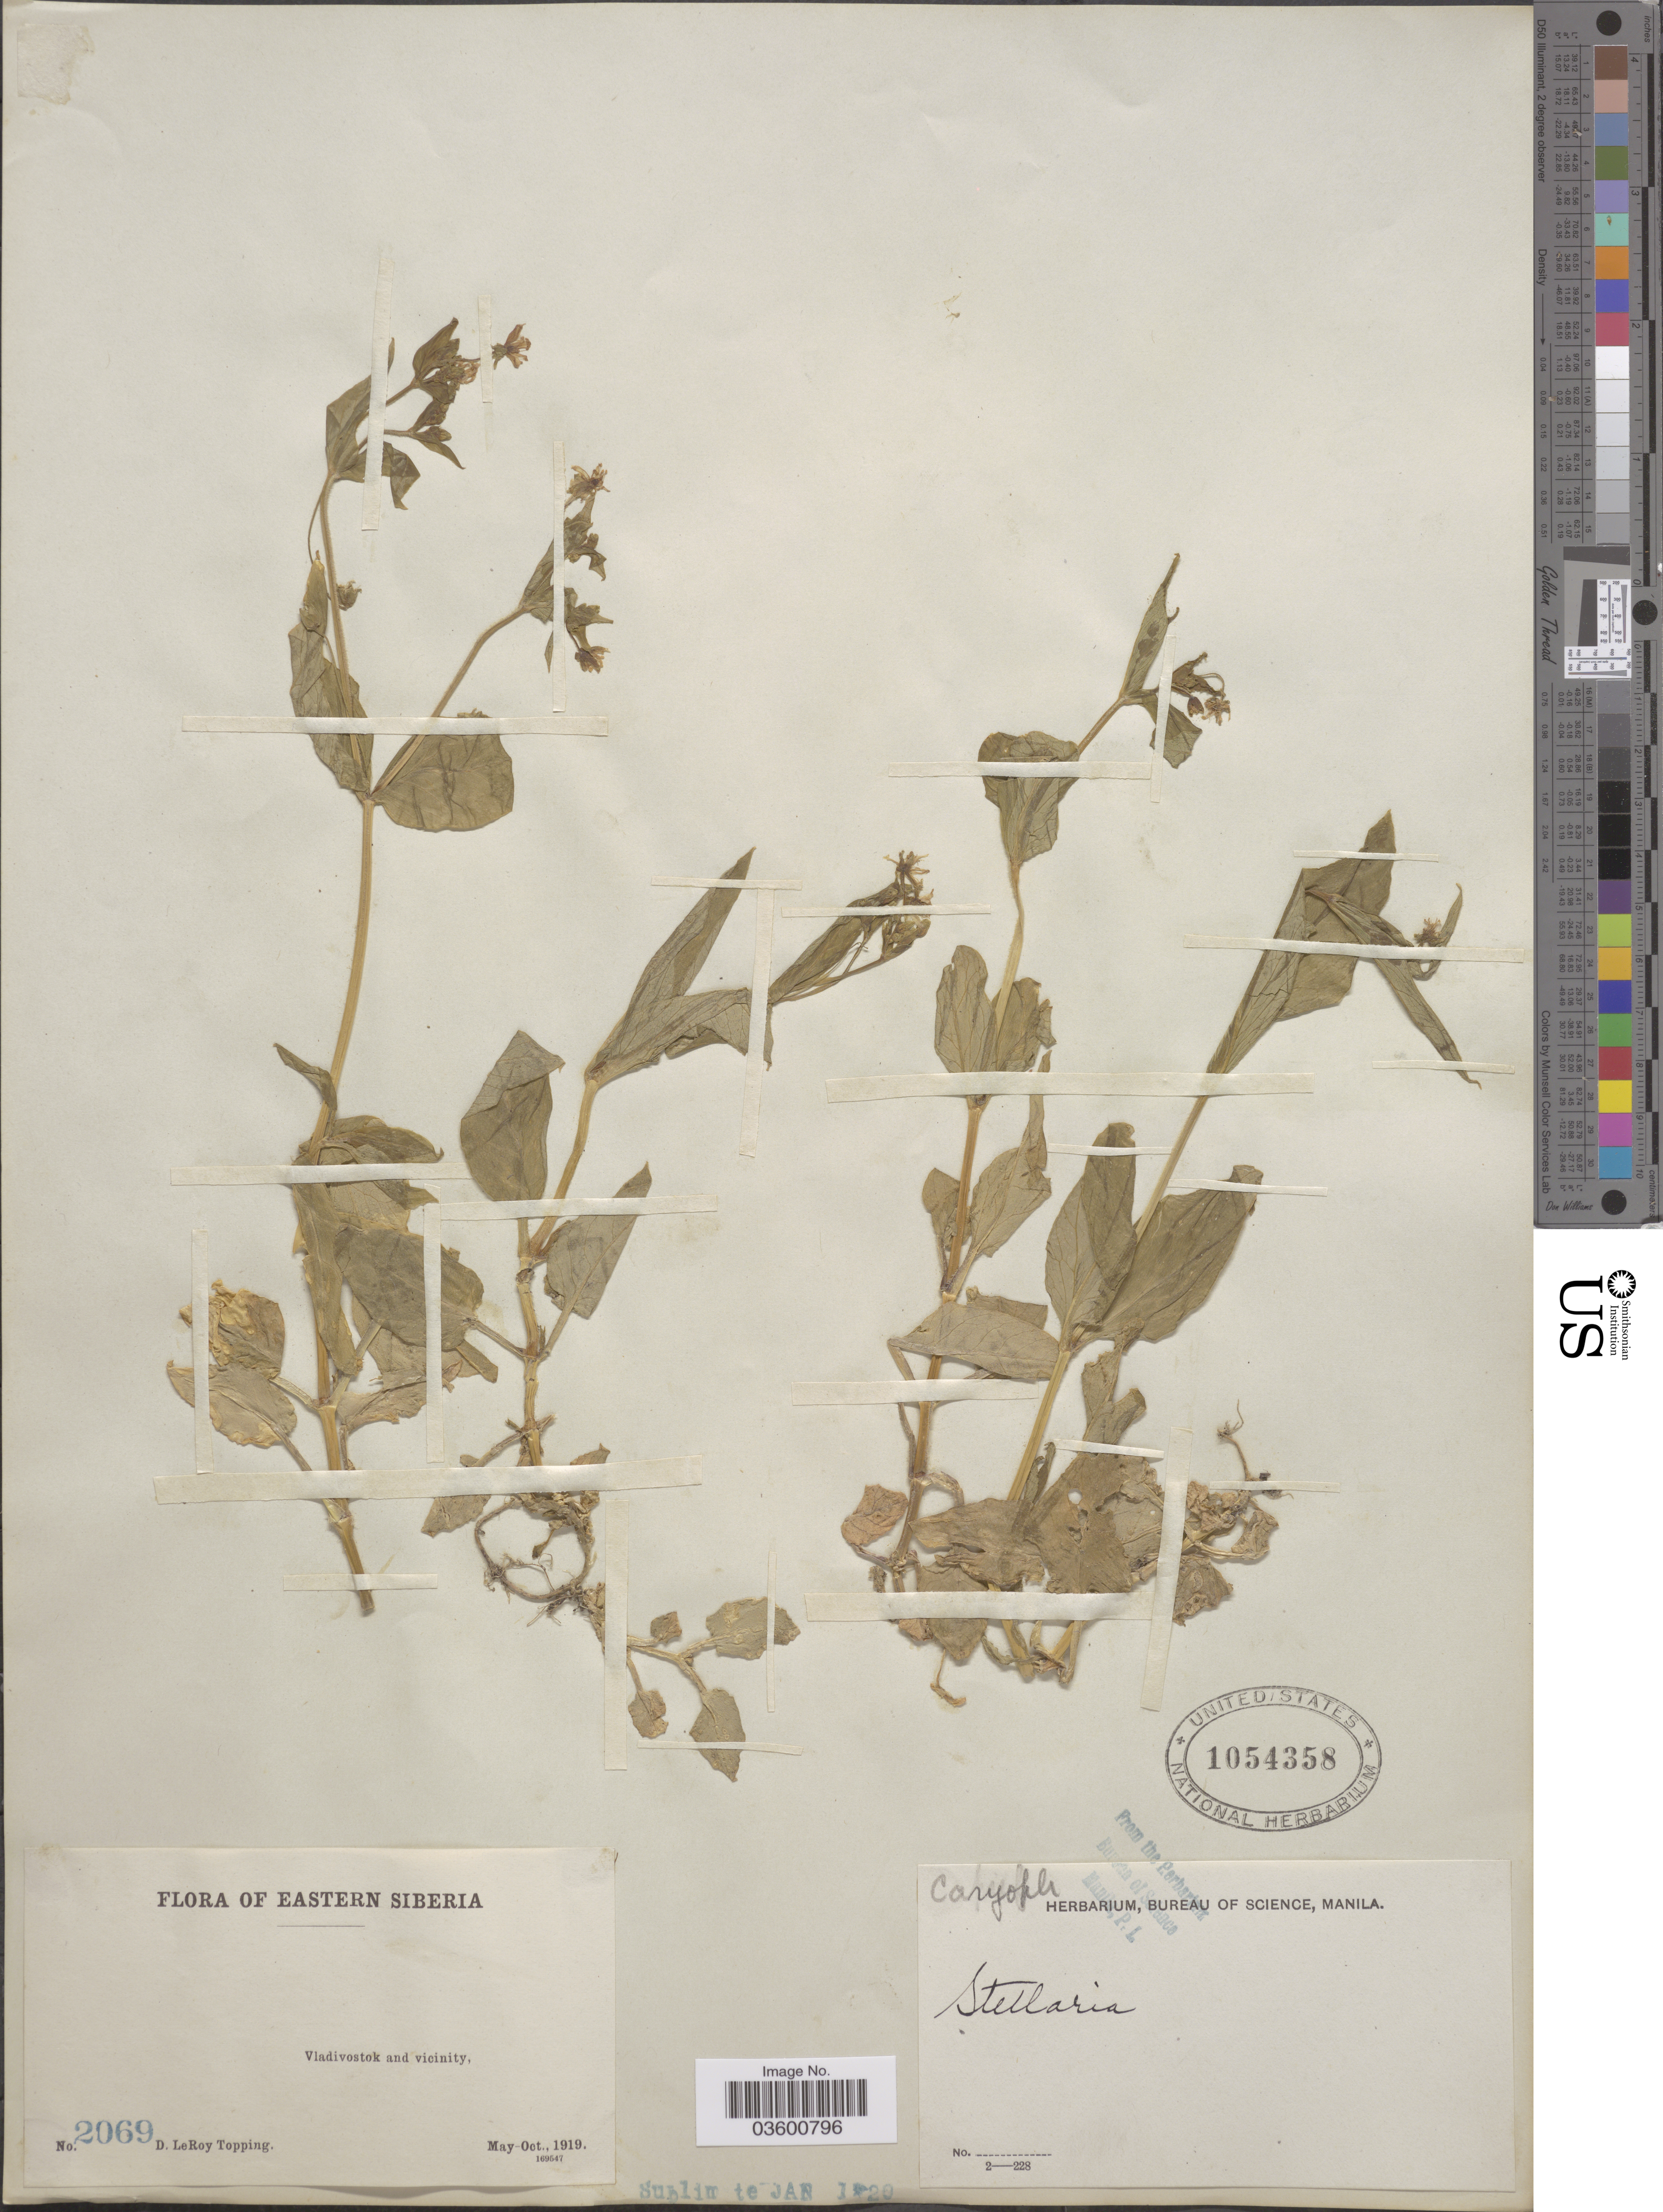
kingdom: Plantae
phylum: Tracheophyta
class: Magnoliopsida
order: Caryophyllales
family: Caryophyllaceae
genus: Stellaria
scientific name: Stellaria sp.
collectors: D. L. Topping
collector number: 2069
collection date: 1919-05/1919-10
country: Russian Federation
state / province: Primorsky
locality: Eastern Siberia. Vladivostok and vicinity.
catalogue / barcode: US 1054358